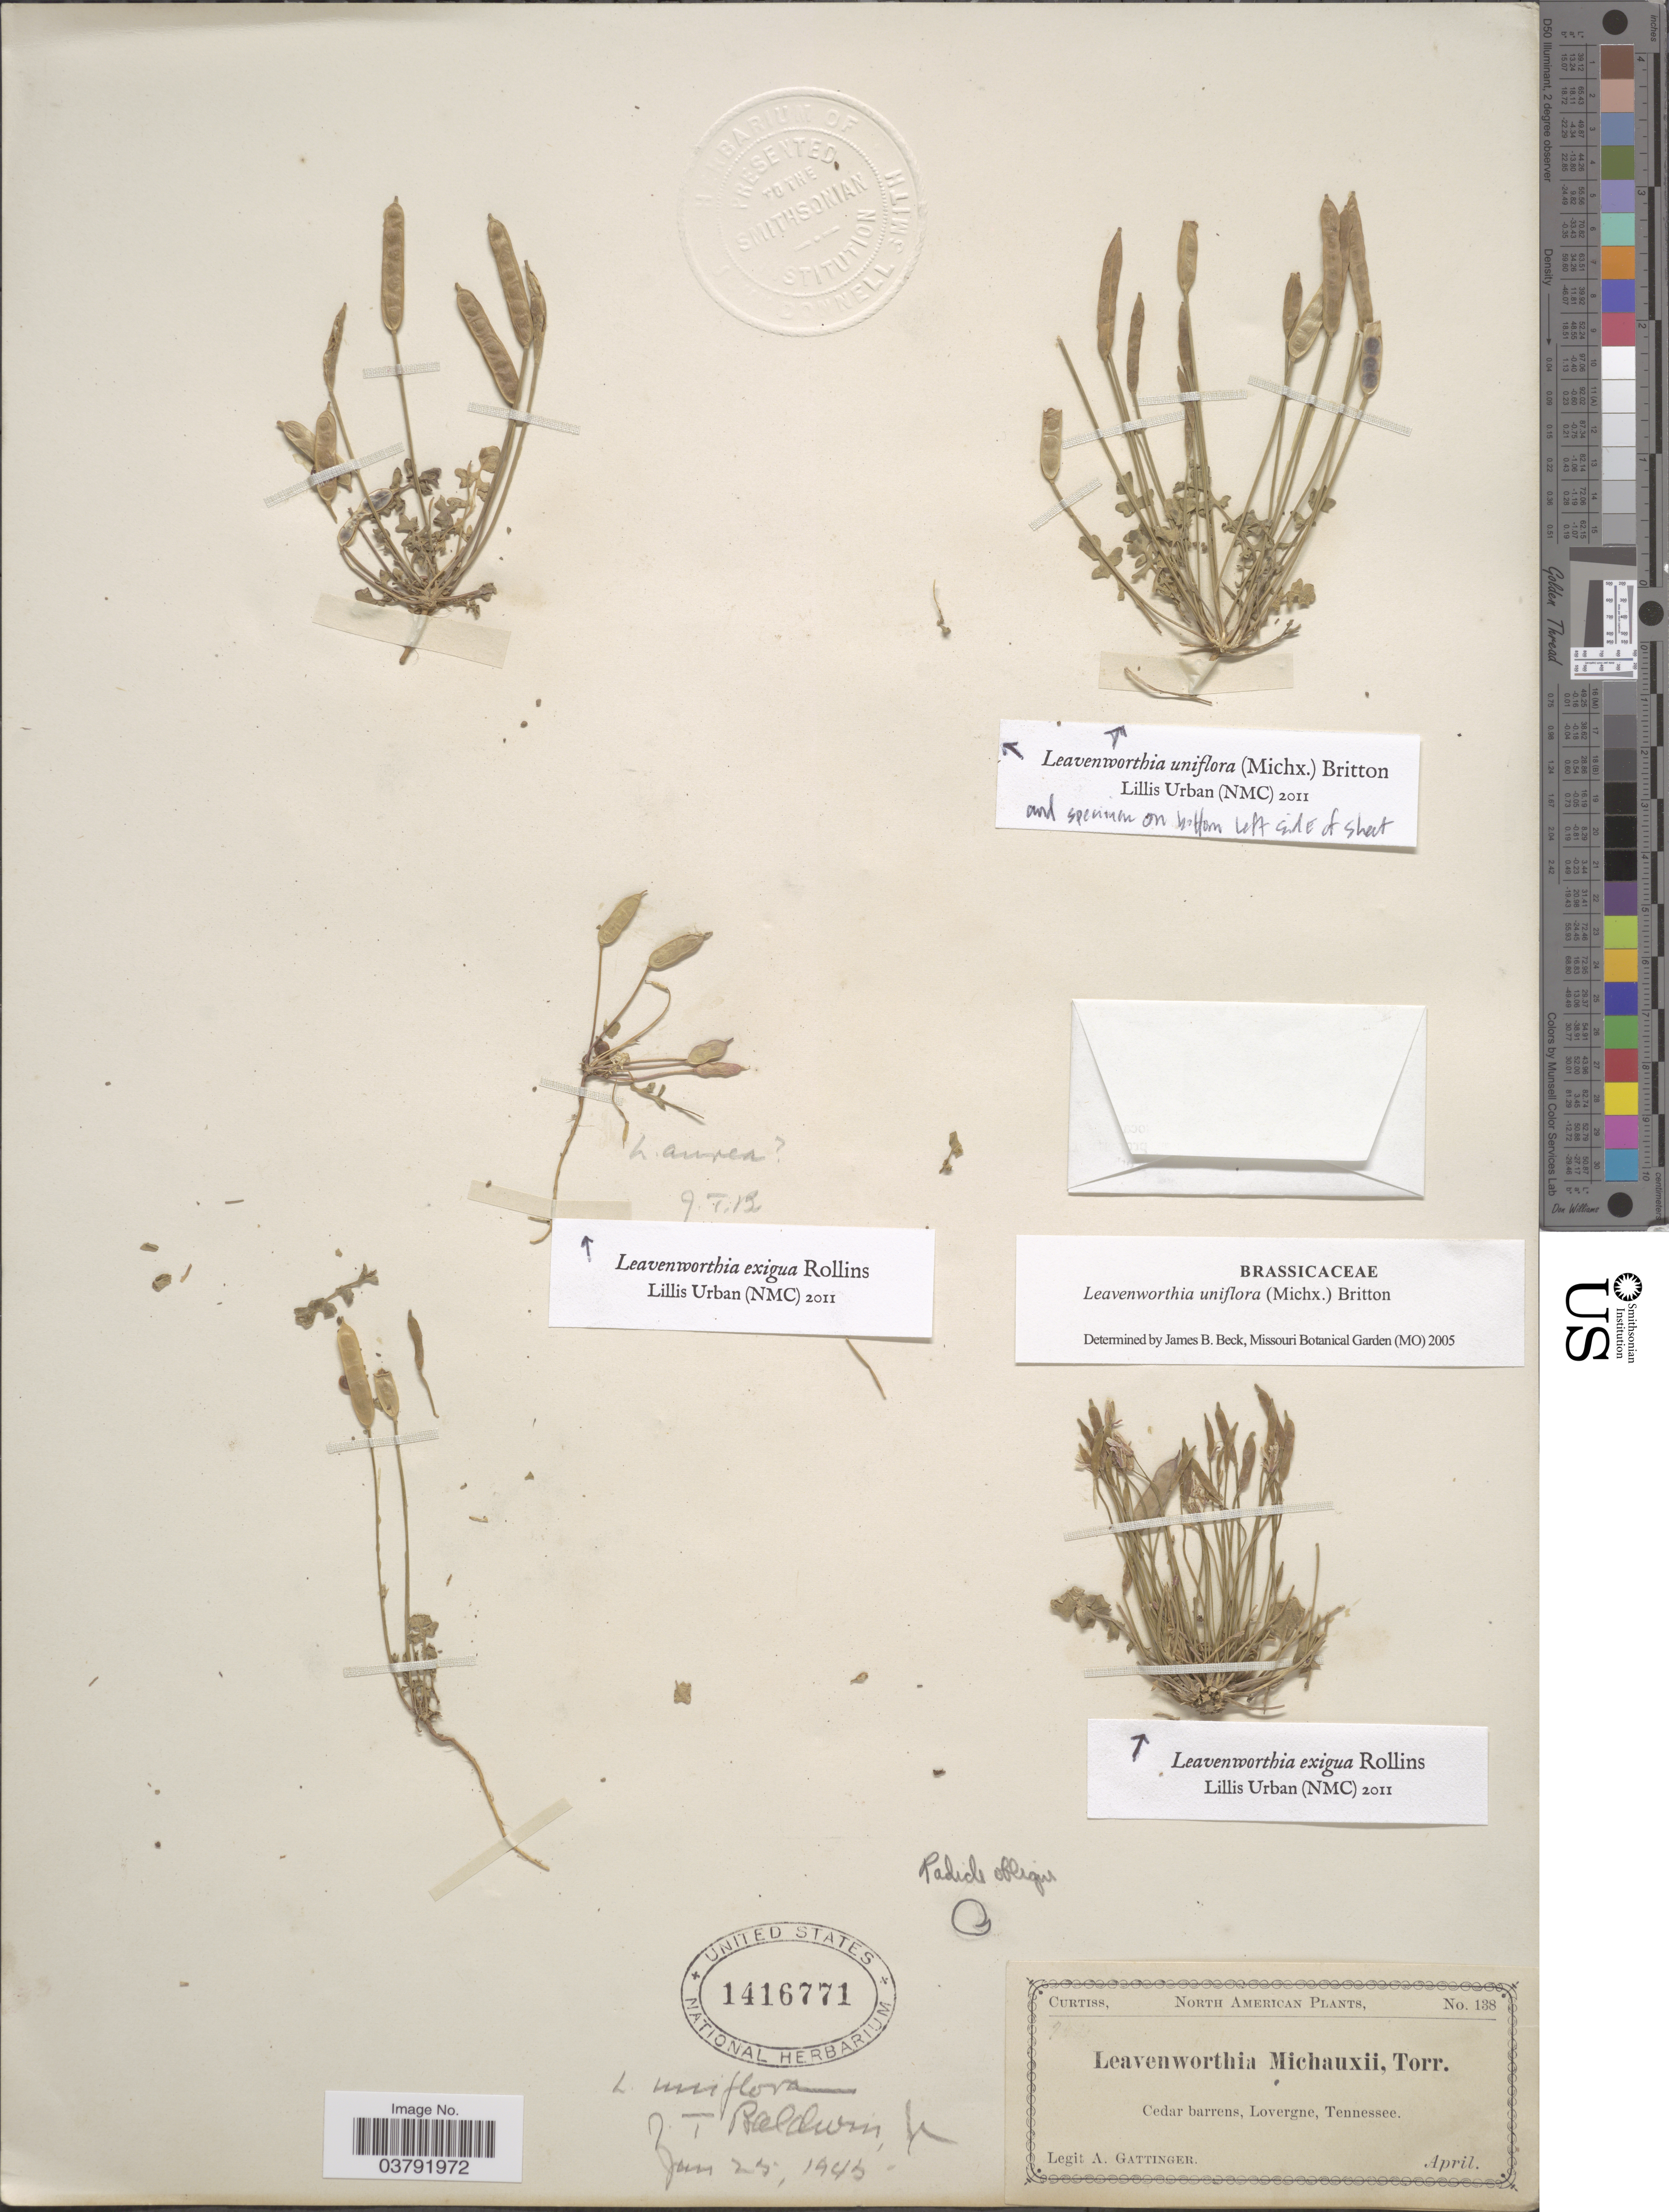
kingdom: Plantae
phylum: Tracheophyta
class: Magnoliopsida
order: Brassicales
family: Brassicaceae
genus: Leavenworthia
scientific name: Leavenworthia exigua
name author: Rollins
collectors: A. Gattinger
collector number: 138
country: United States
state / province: Tennessee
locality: Cedar barrens, Lovergne.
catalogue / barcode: US 1416771